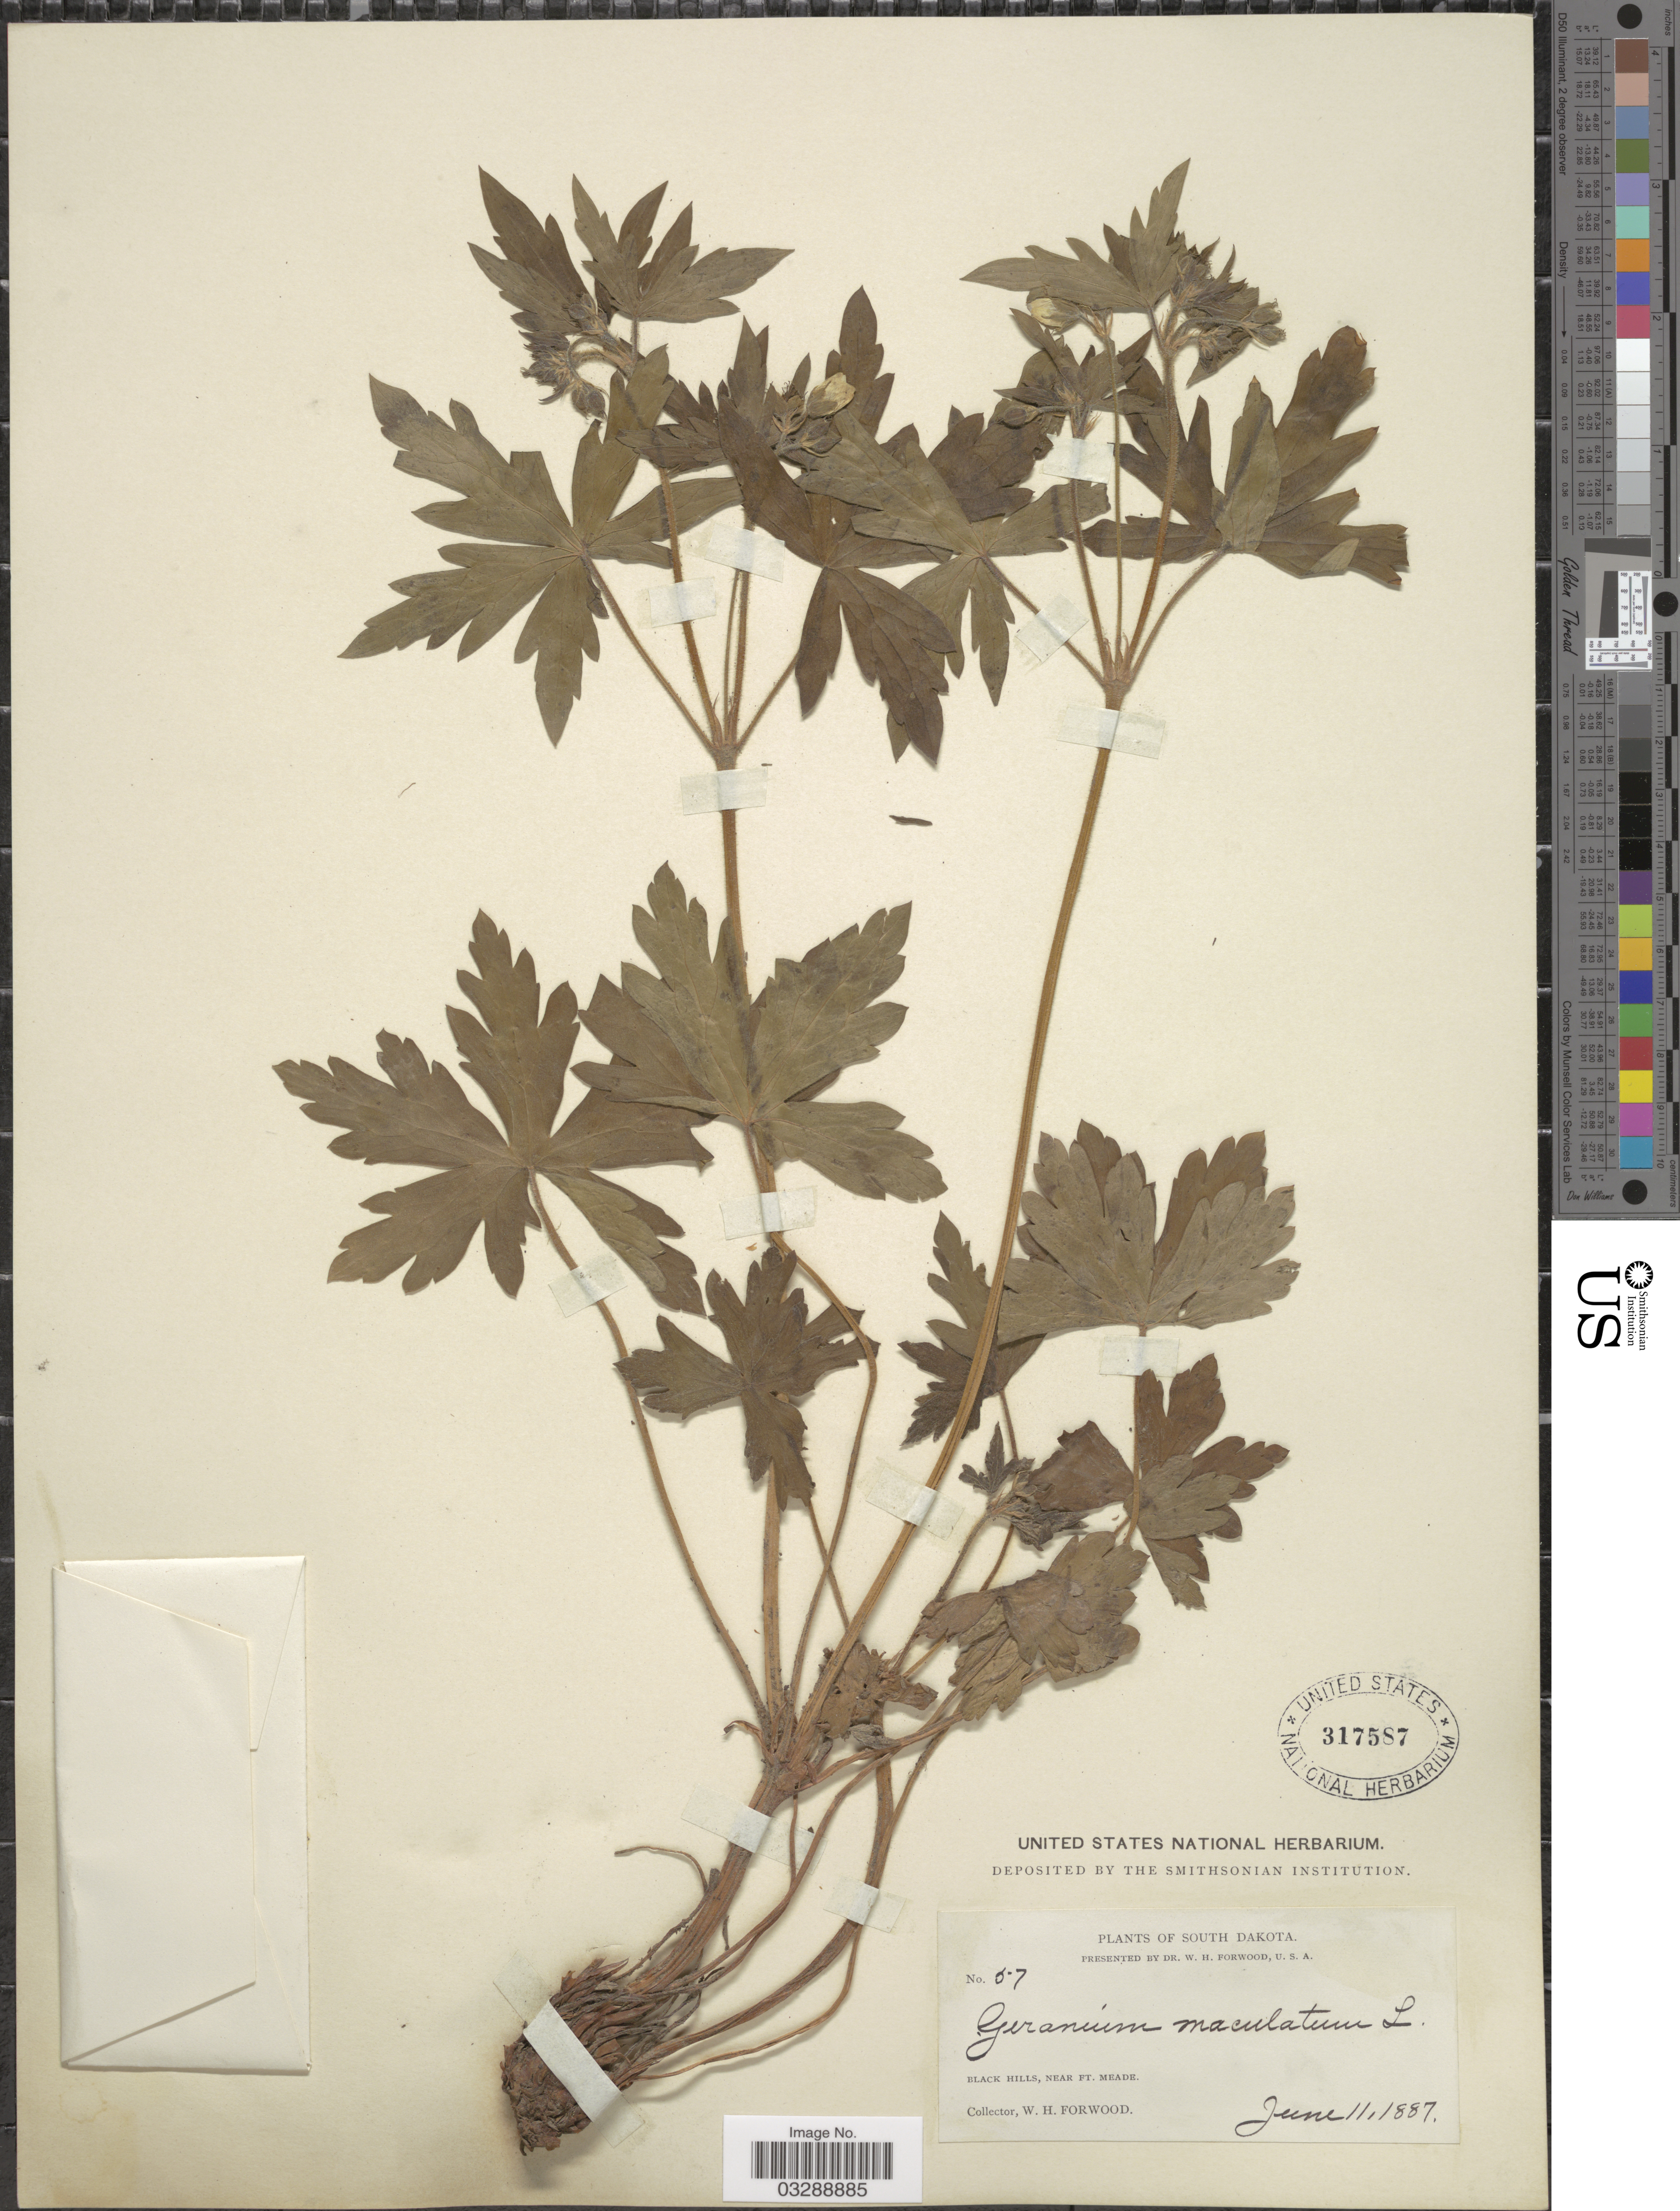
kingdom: Plantae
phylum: Tracheophyta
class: Magnoliopsida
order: Geraniales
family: Geraniaceae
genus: Geranium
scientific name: Geranium maculatum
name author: L.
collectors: W. Forwood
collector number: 57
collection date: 1887-06-11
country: United States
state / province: South Dakota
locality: Black Hills, Near Ft. Meade.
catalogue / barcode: US 317587